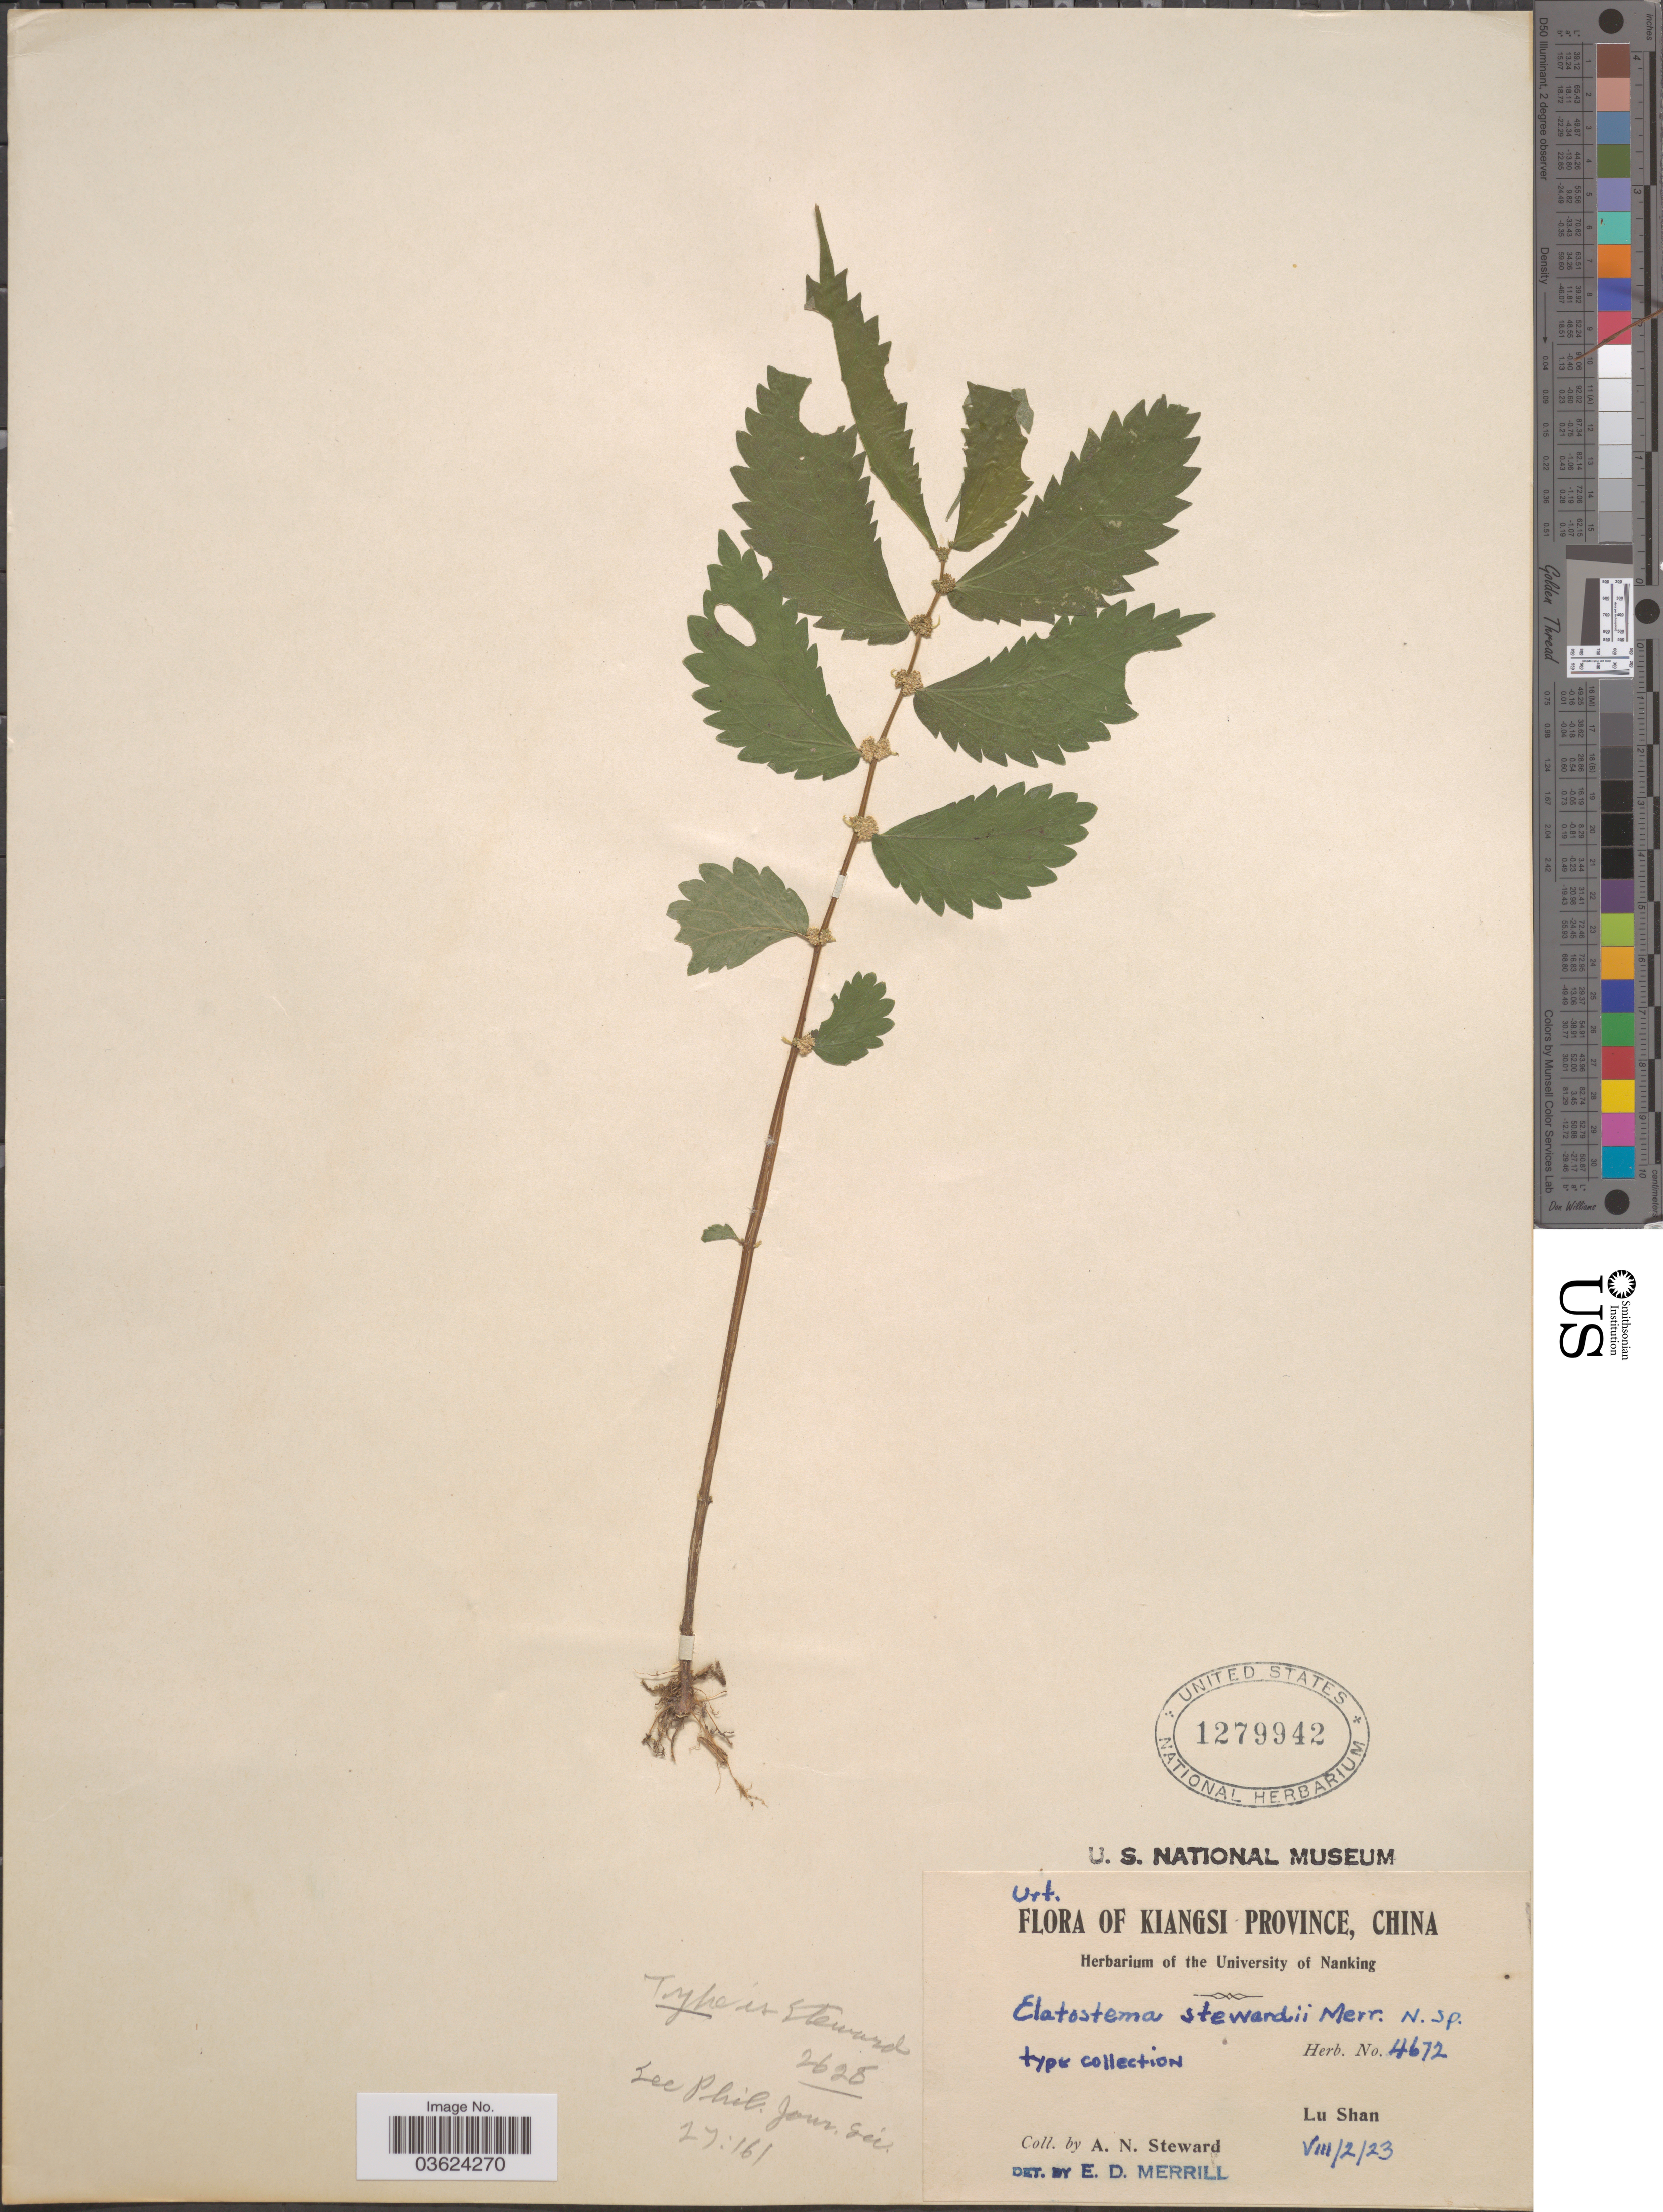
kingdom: Plantae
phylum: Tracheophyta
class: Magnoliopsida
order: Rosales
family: Urticaceae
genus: Elatostema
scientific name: Elatostema stewardii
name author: Merr.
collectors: A. N. Steward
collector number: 4672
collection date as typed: Transcribed d/m/y: 2/8/23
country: China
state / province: Jiangxi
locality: Kiangsi Province. Lu Shan.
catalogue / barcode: US 1279942